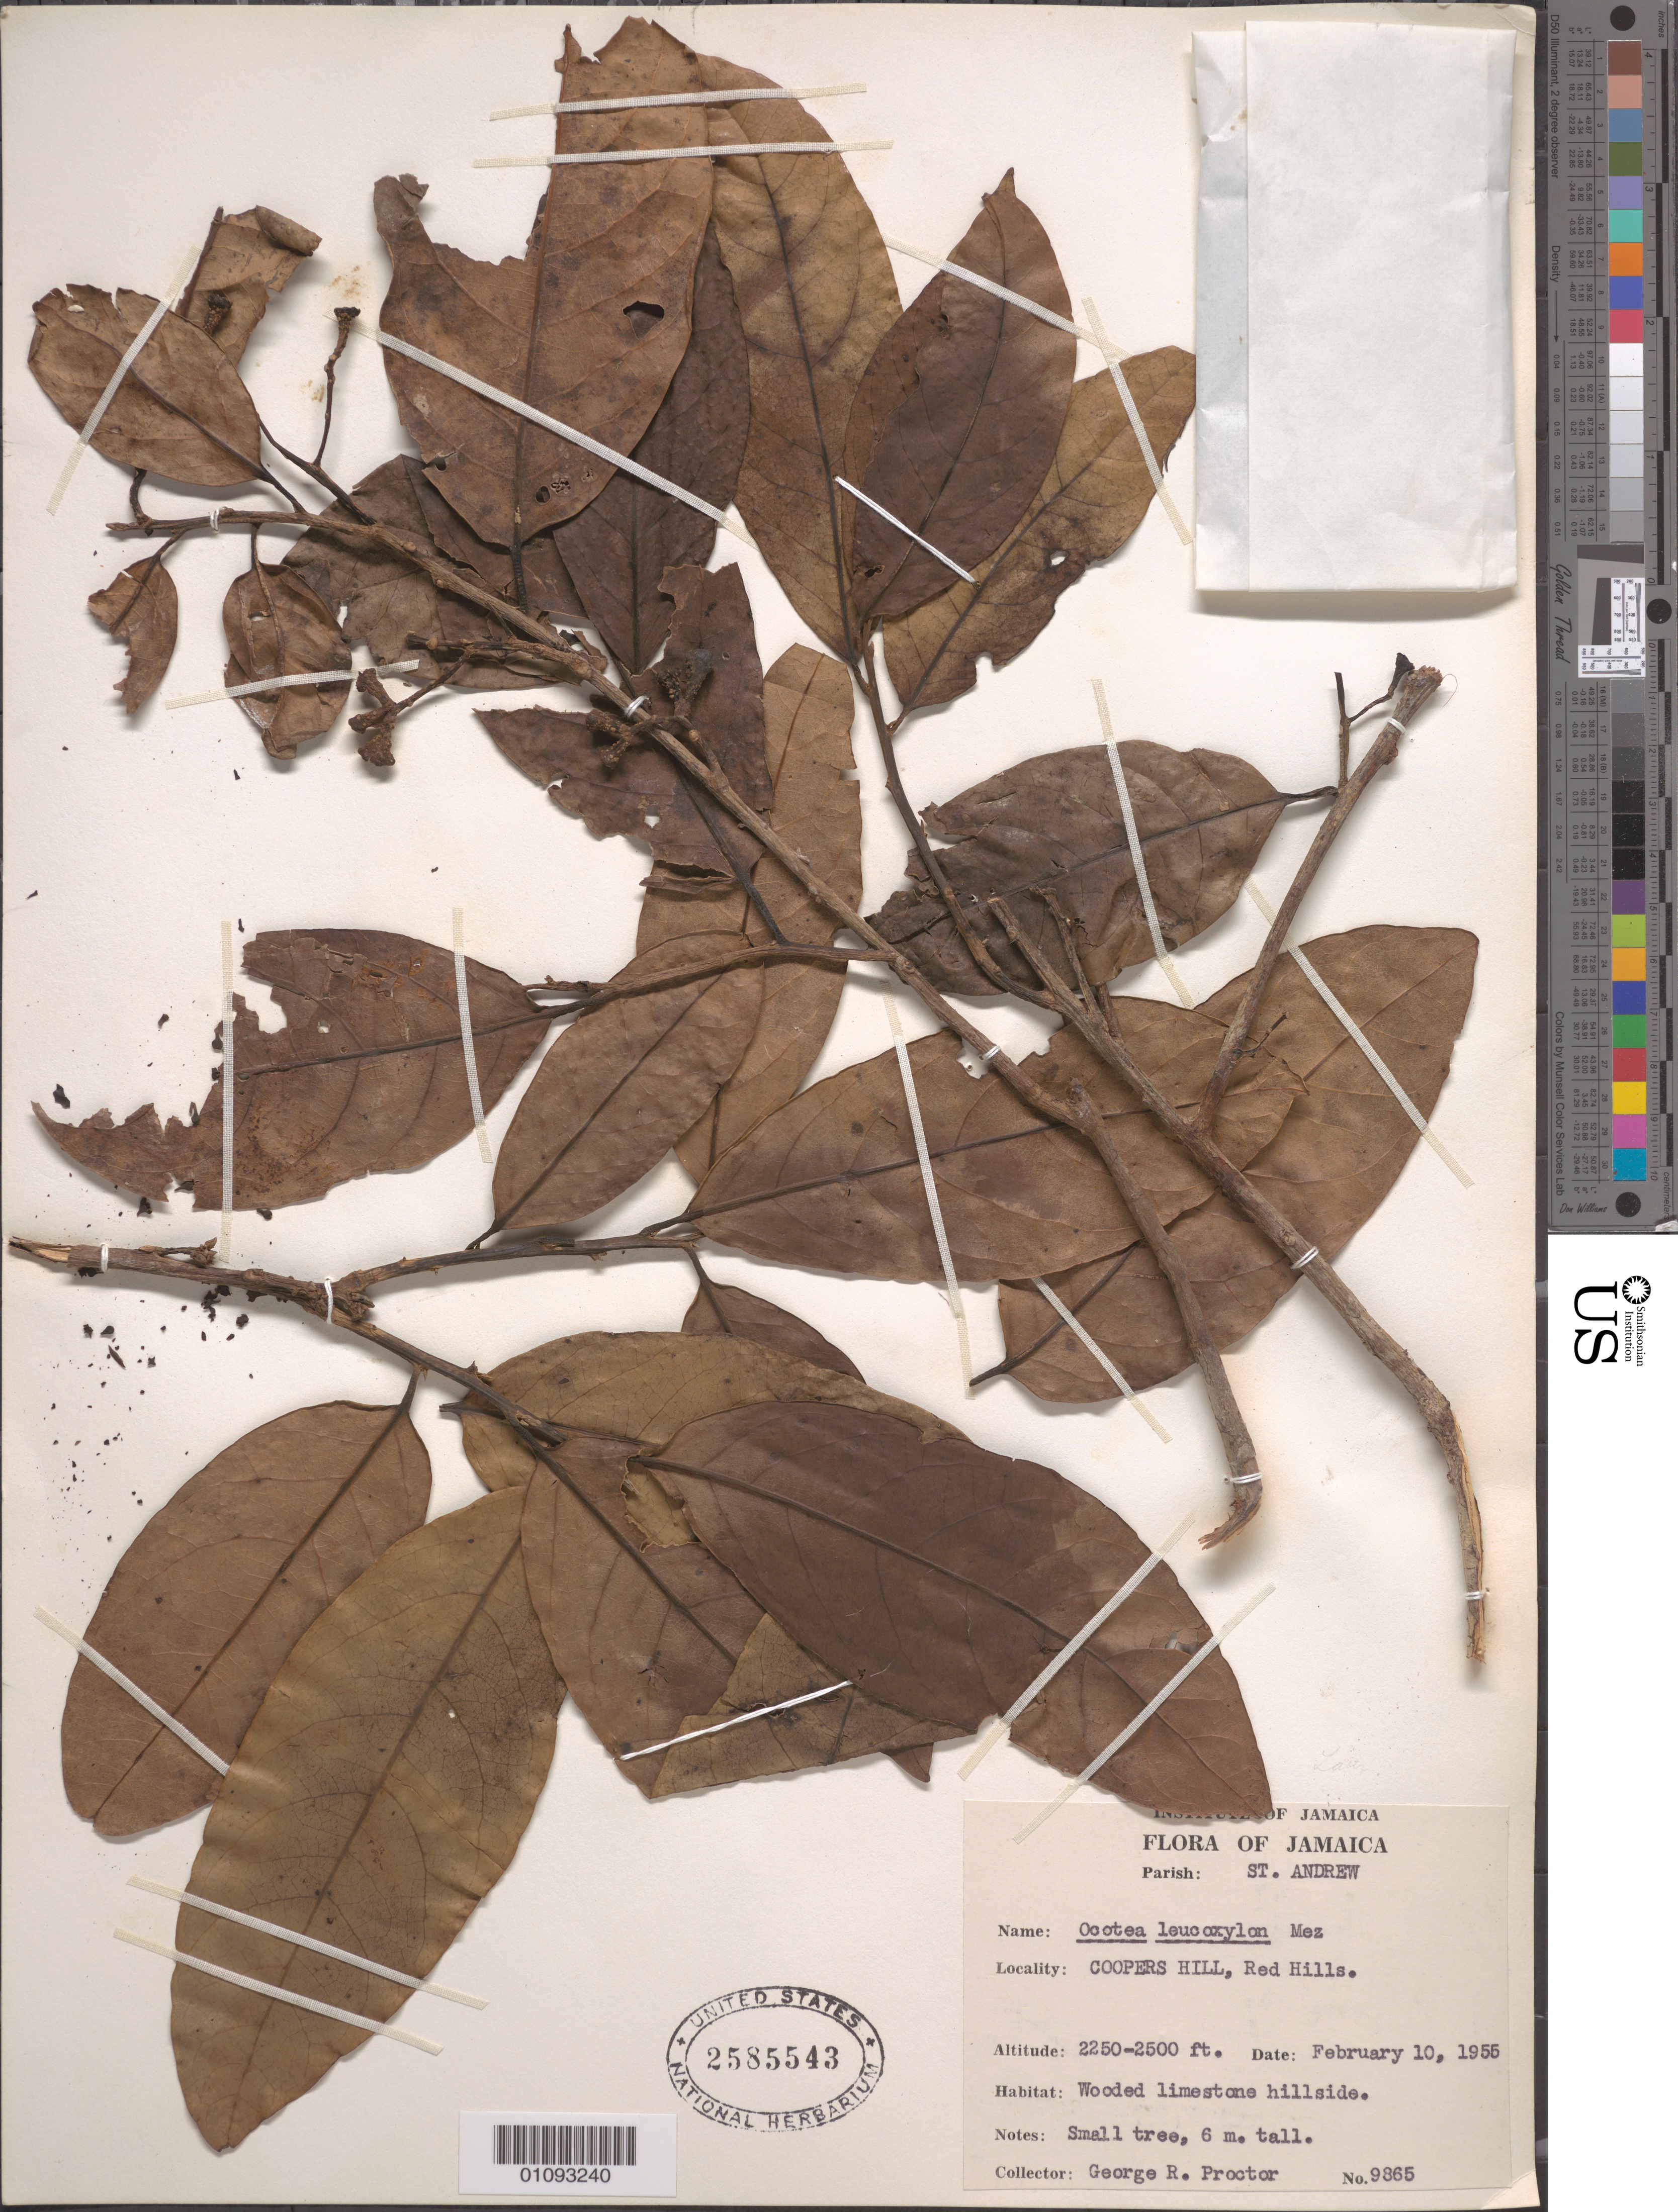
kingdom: Plantae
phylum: Tracheophyta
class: Magnoliopsida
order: Laurales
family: Lauraceae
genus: Ocotea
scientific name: Ocotea leucoxylon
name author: (Sw.) Laness.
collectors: G. R. Proctor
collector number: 9865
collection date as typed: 10 Feb 1955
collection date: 1955-02-10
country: Jamaica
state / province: Saint Andrew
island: Jamaica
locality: Coopers Hill, Red Hills.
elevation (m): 686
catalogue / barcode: US 2585543